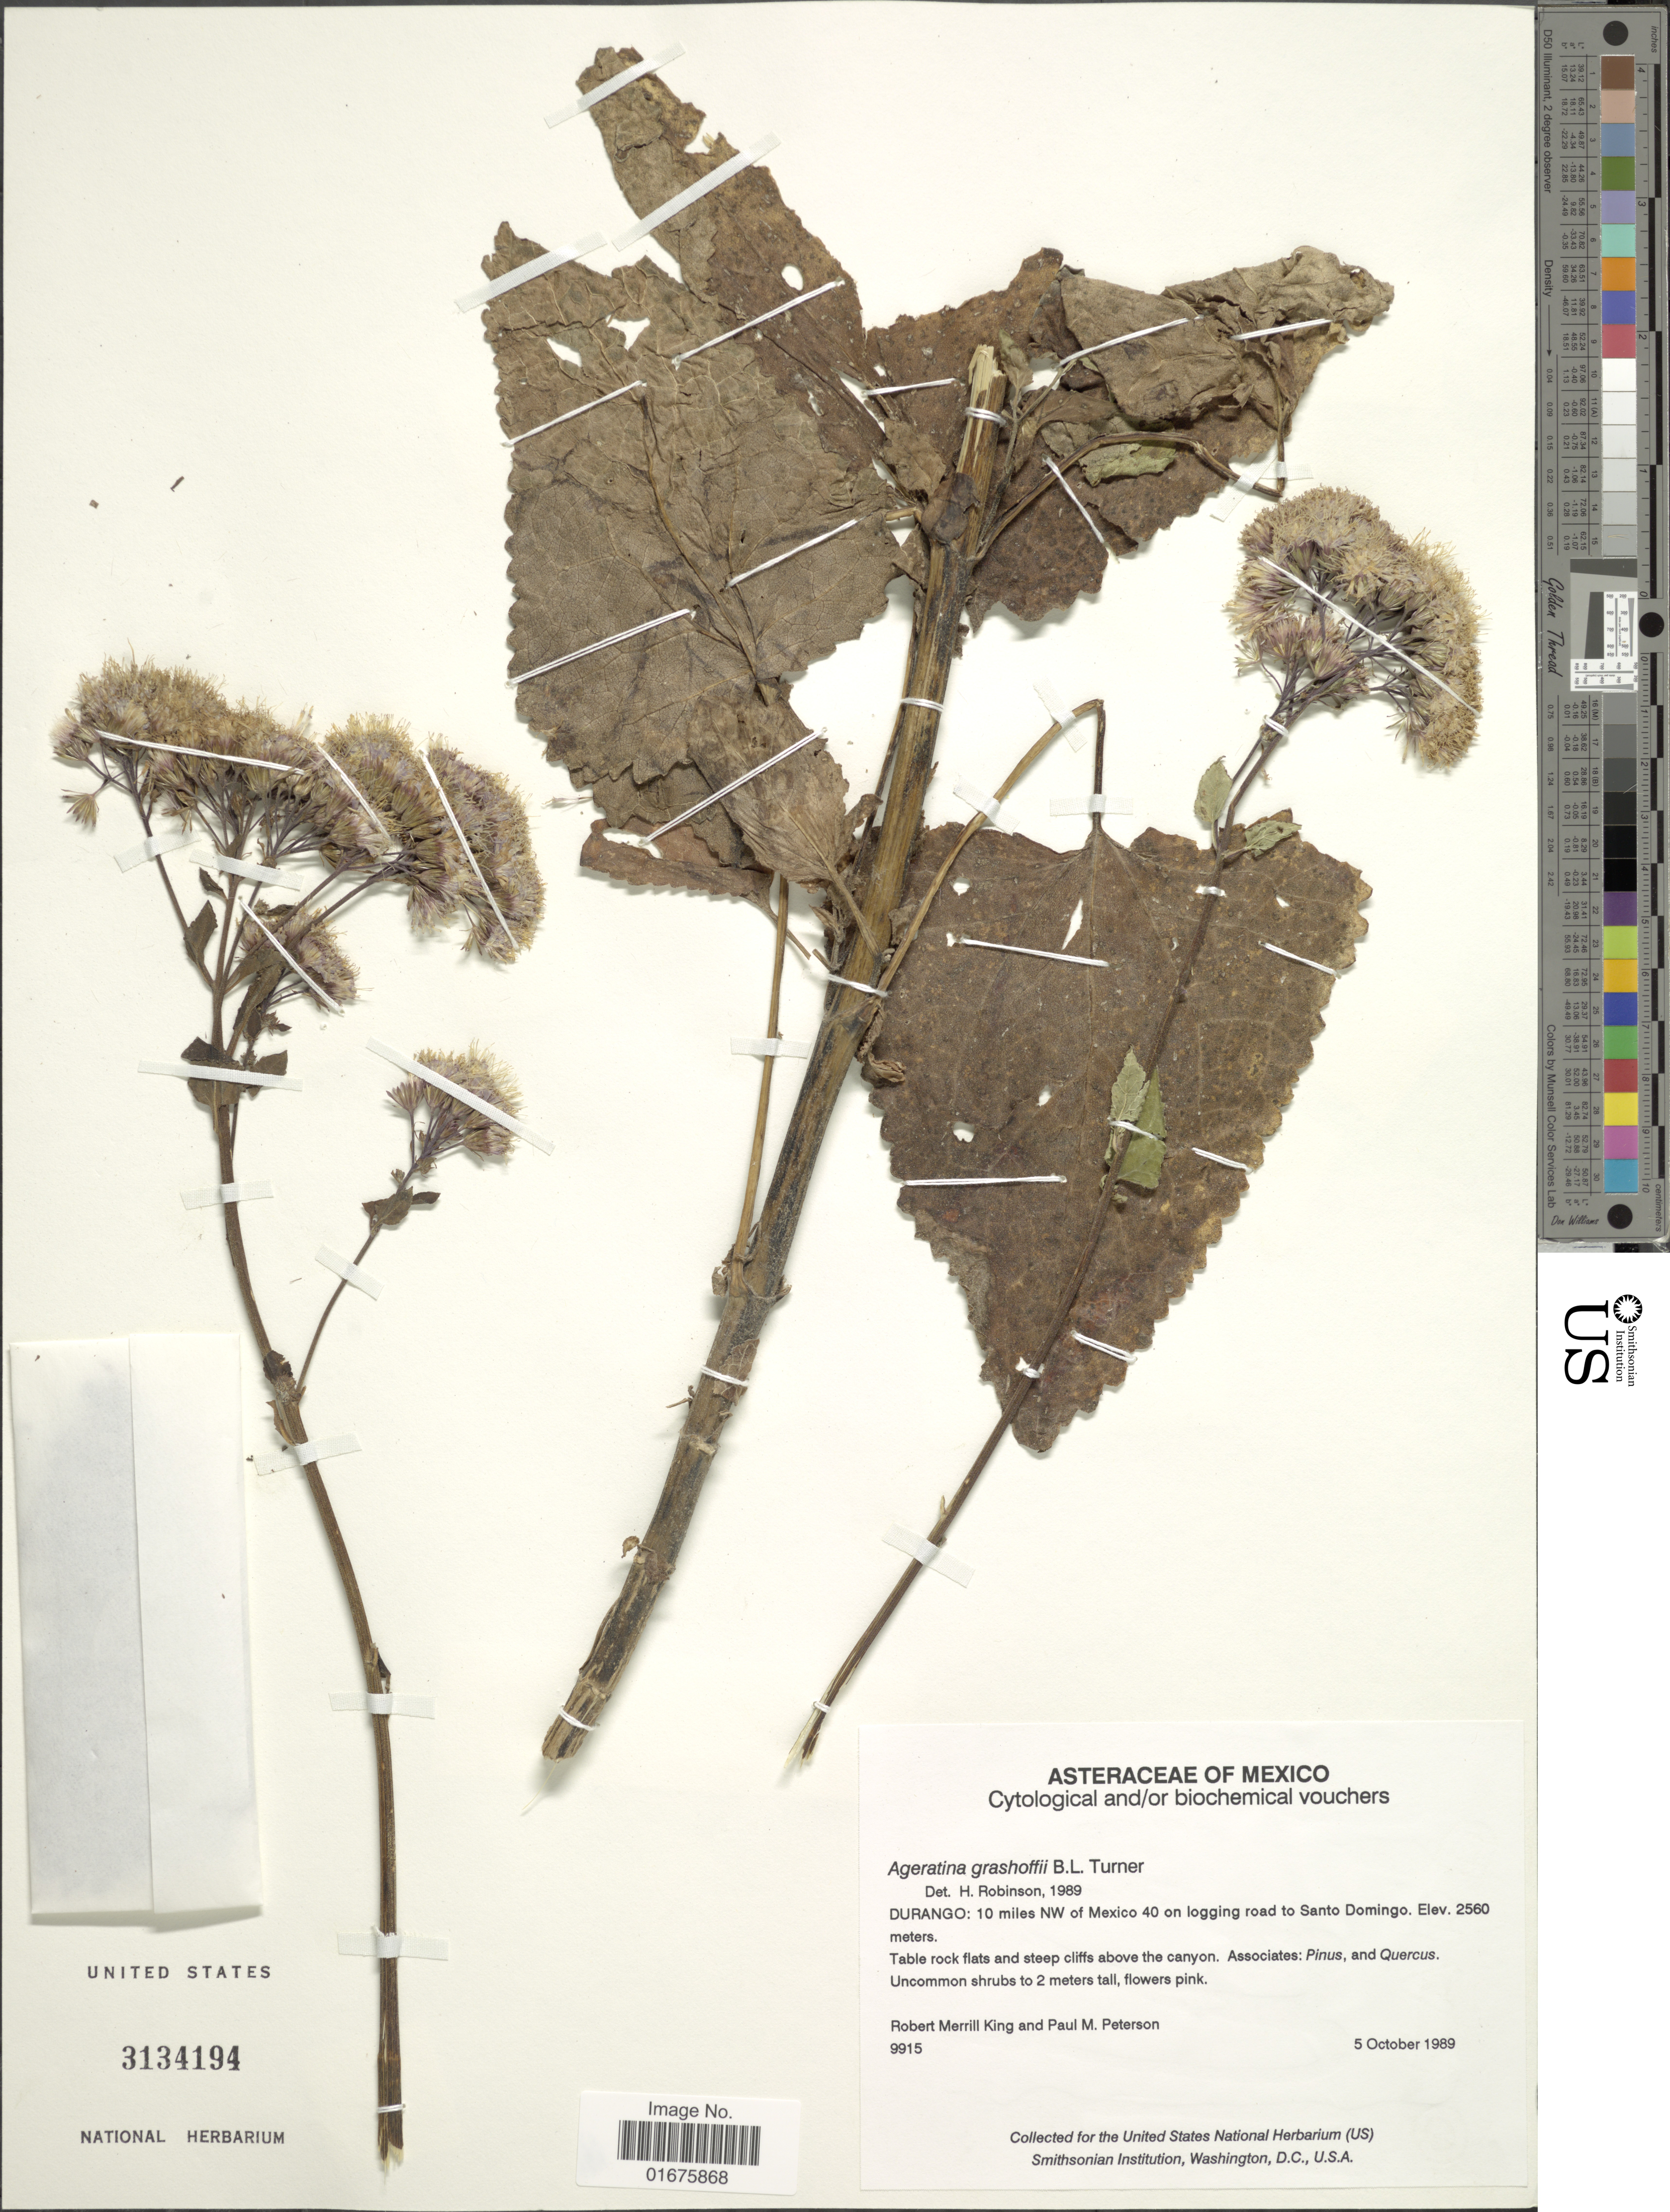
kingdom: Plantae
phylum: Tracheophyta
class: Magnoliopsida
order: Asterales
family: Asteraceae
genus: Ageratina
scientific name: Ageratina grashoffii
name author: B.L. Turner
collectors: R. M. King & P. M. Peterson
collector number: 9915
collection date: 1989-08-05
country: Mexico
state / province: Durango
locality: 10 miles NW of Mexico 40 on logging road to Santo Domingo, table rock flats and steep cliffs above the canyon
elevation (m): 2560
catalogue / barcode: US 3134194